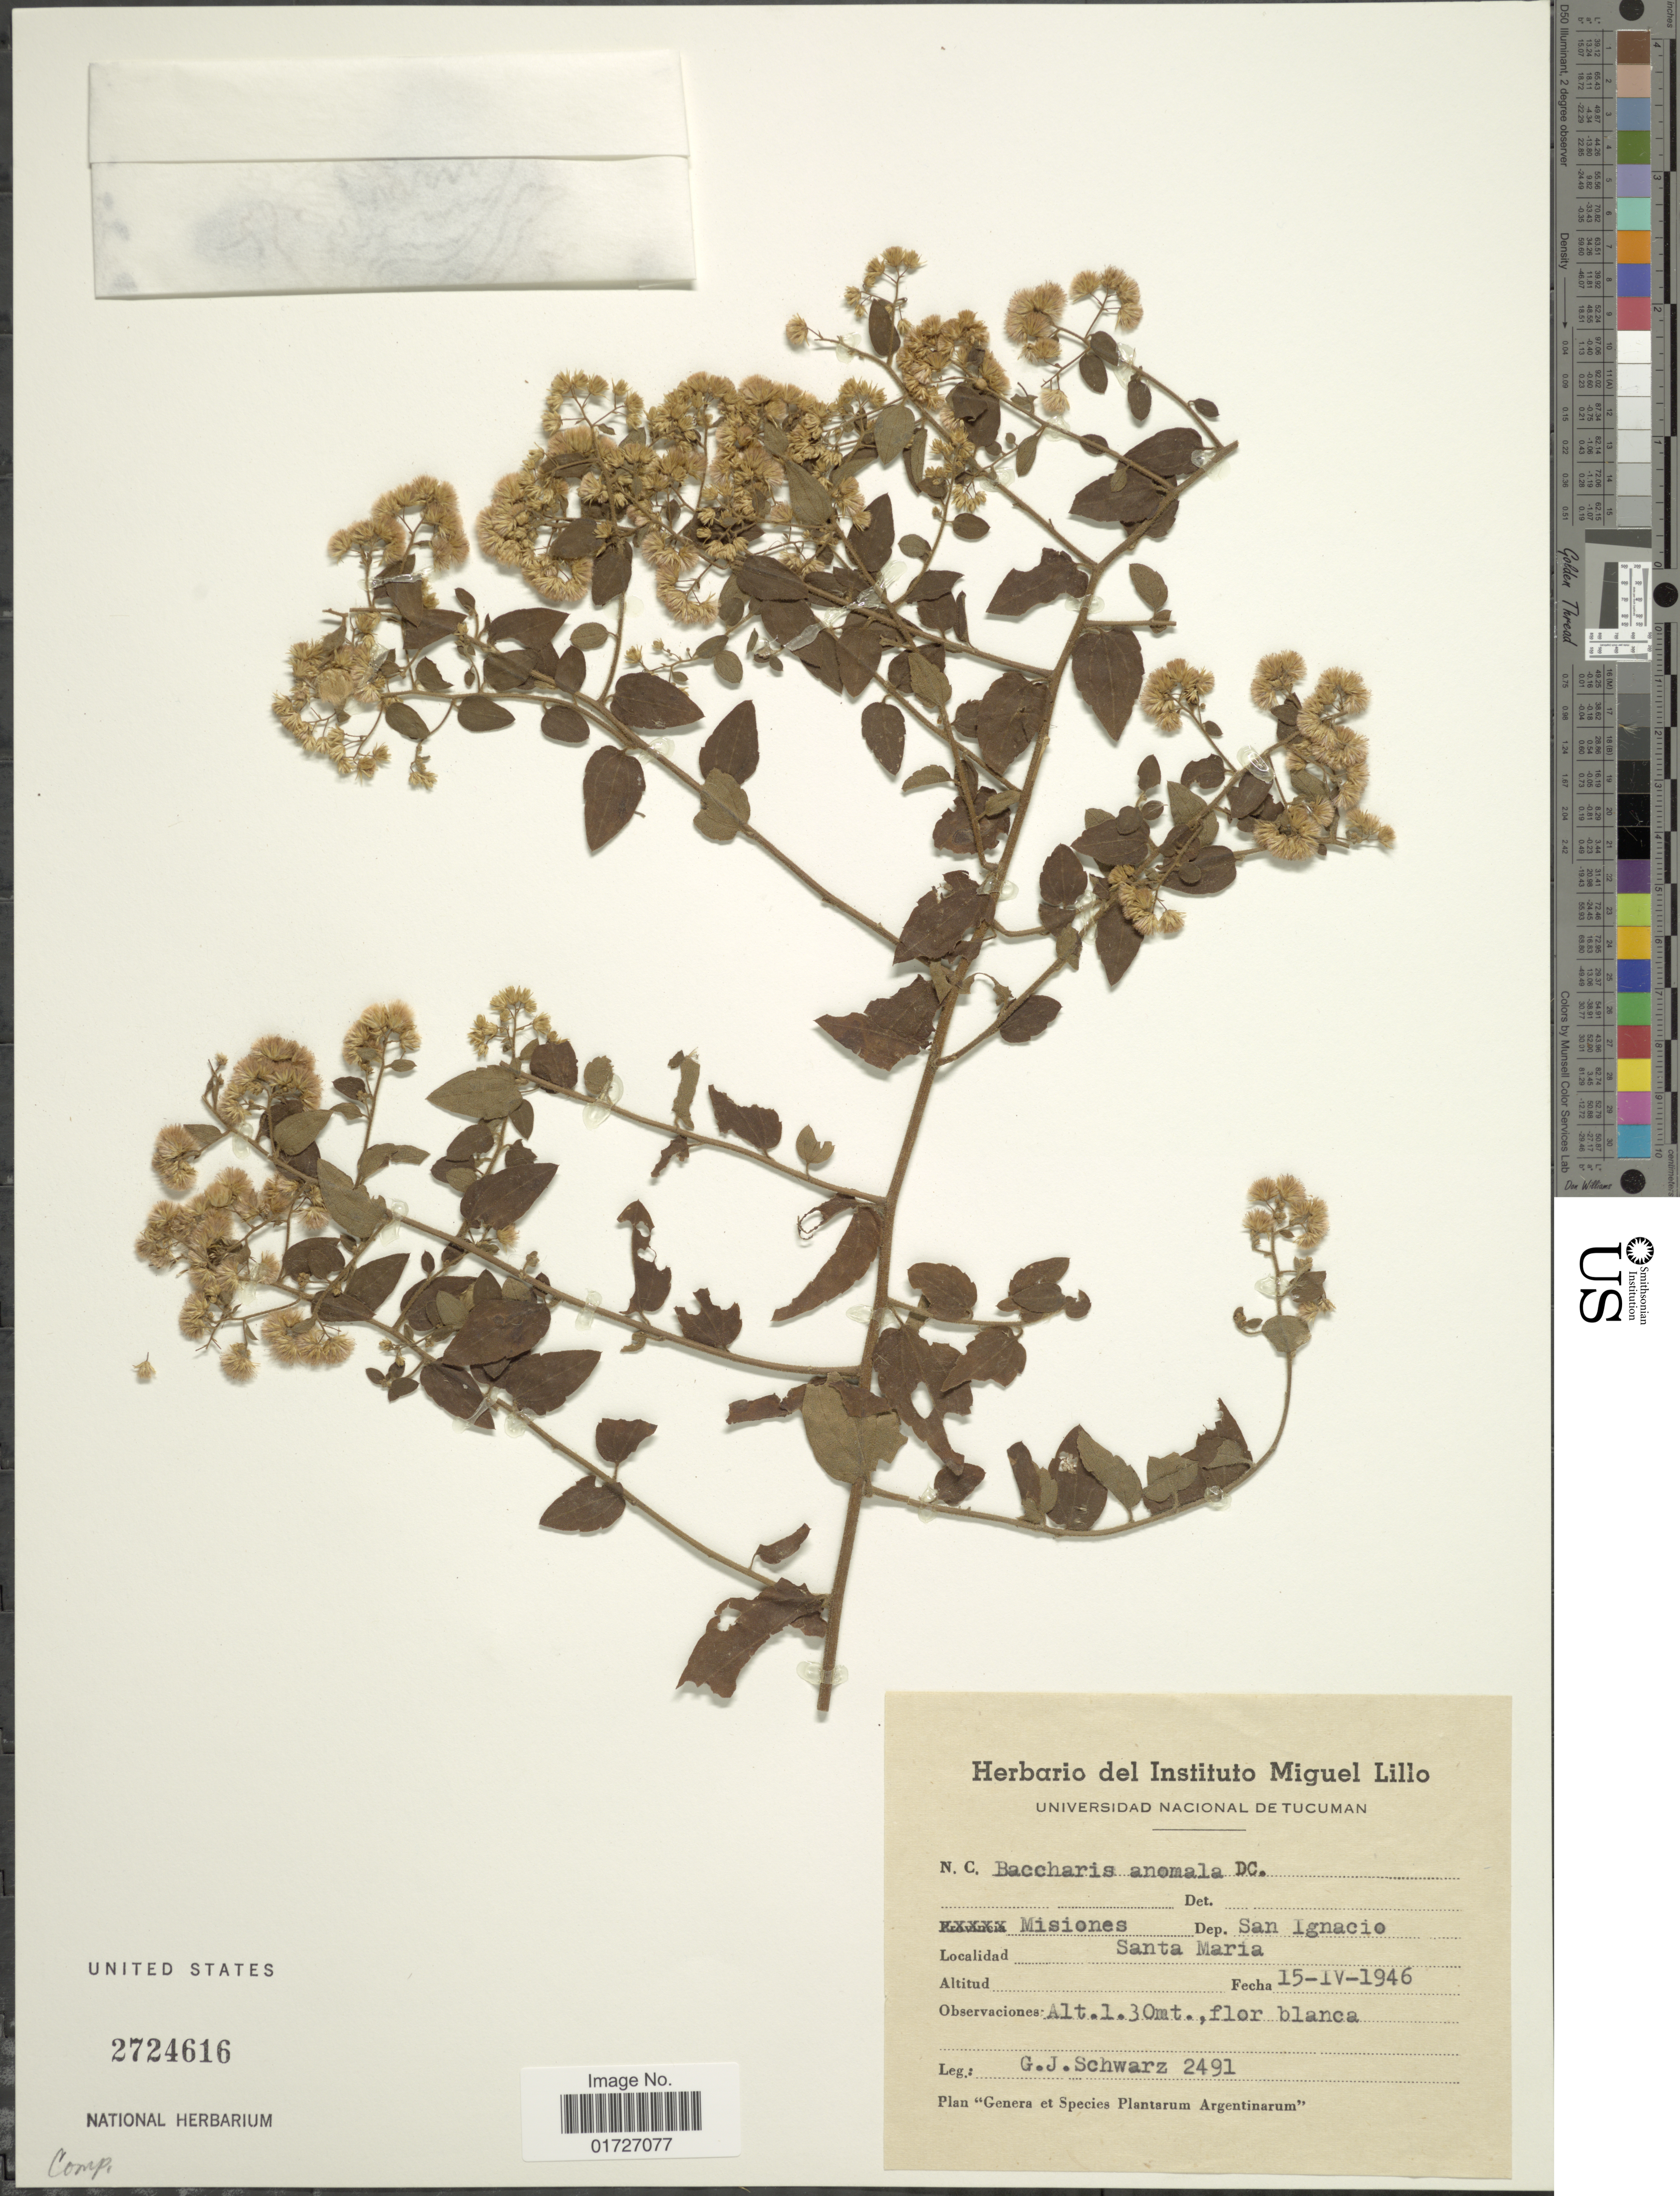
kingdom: Plantae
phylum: Tracheophyta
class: Magnoliopsida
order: Asterales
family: Asteraceae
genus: Baccharis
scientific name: Baccharis anomala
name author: DC.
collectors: G. J. Schwarz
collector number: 2491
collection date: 1946-04-15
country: Argentina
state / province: Misiones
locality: Dep. San Ignacio, Santa Maria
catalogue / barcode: US 2724616